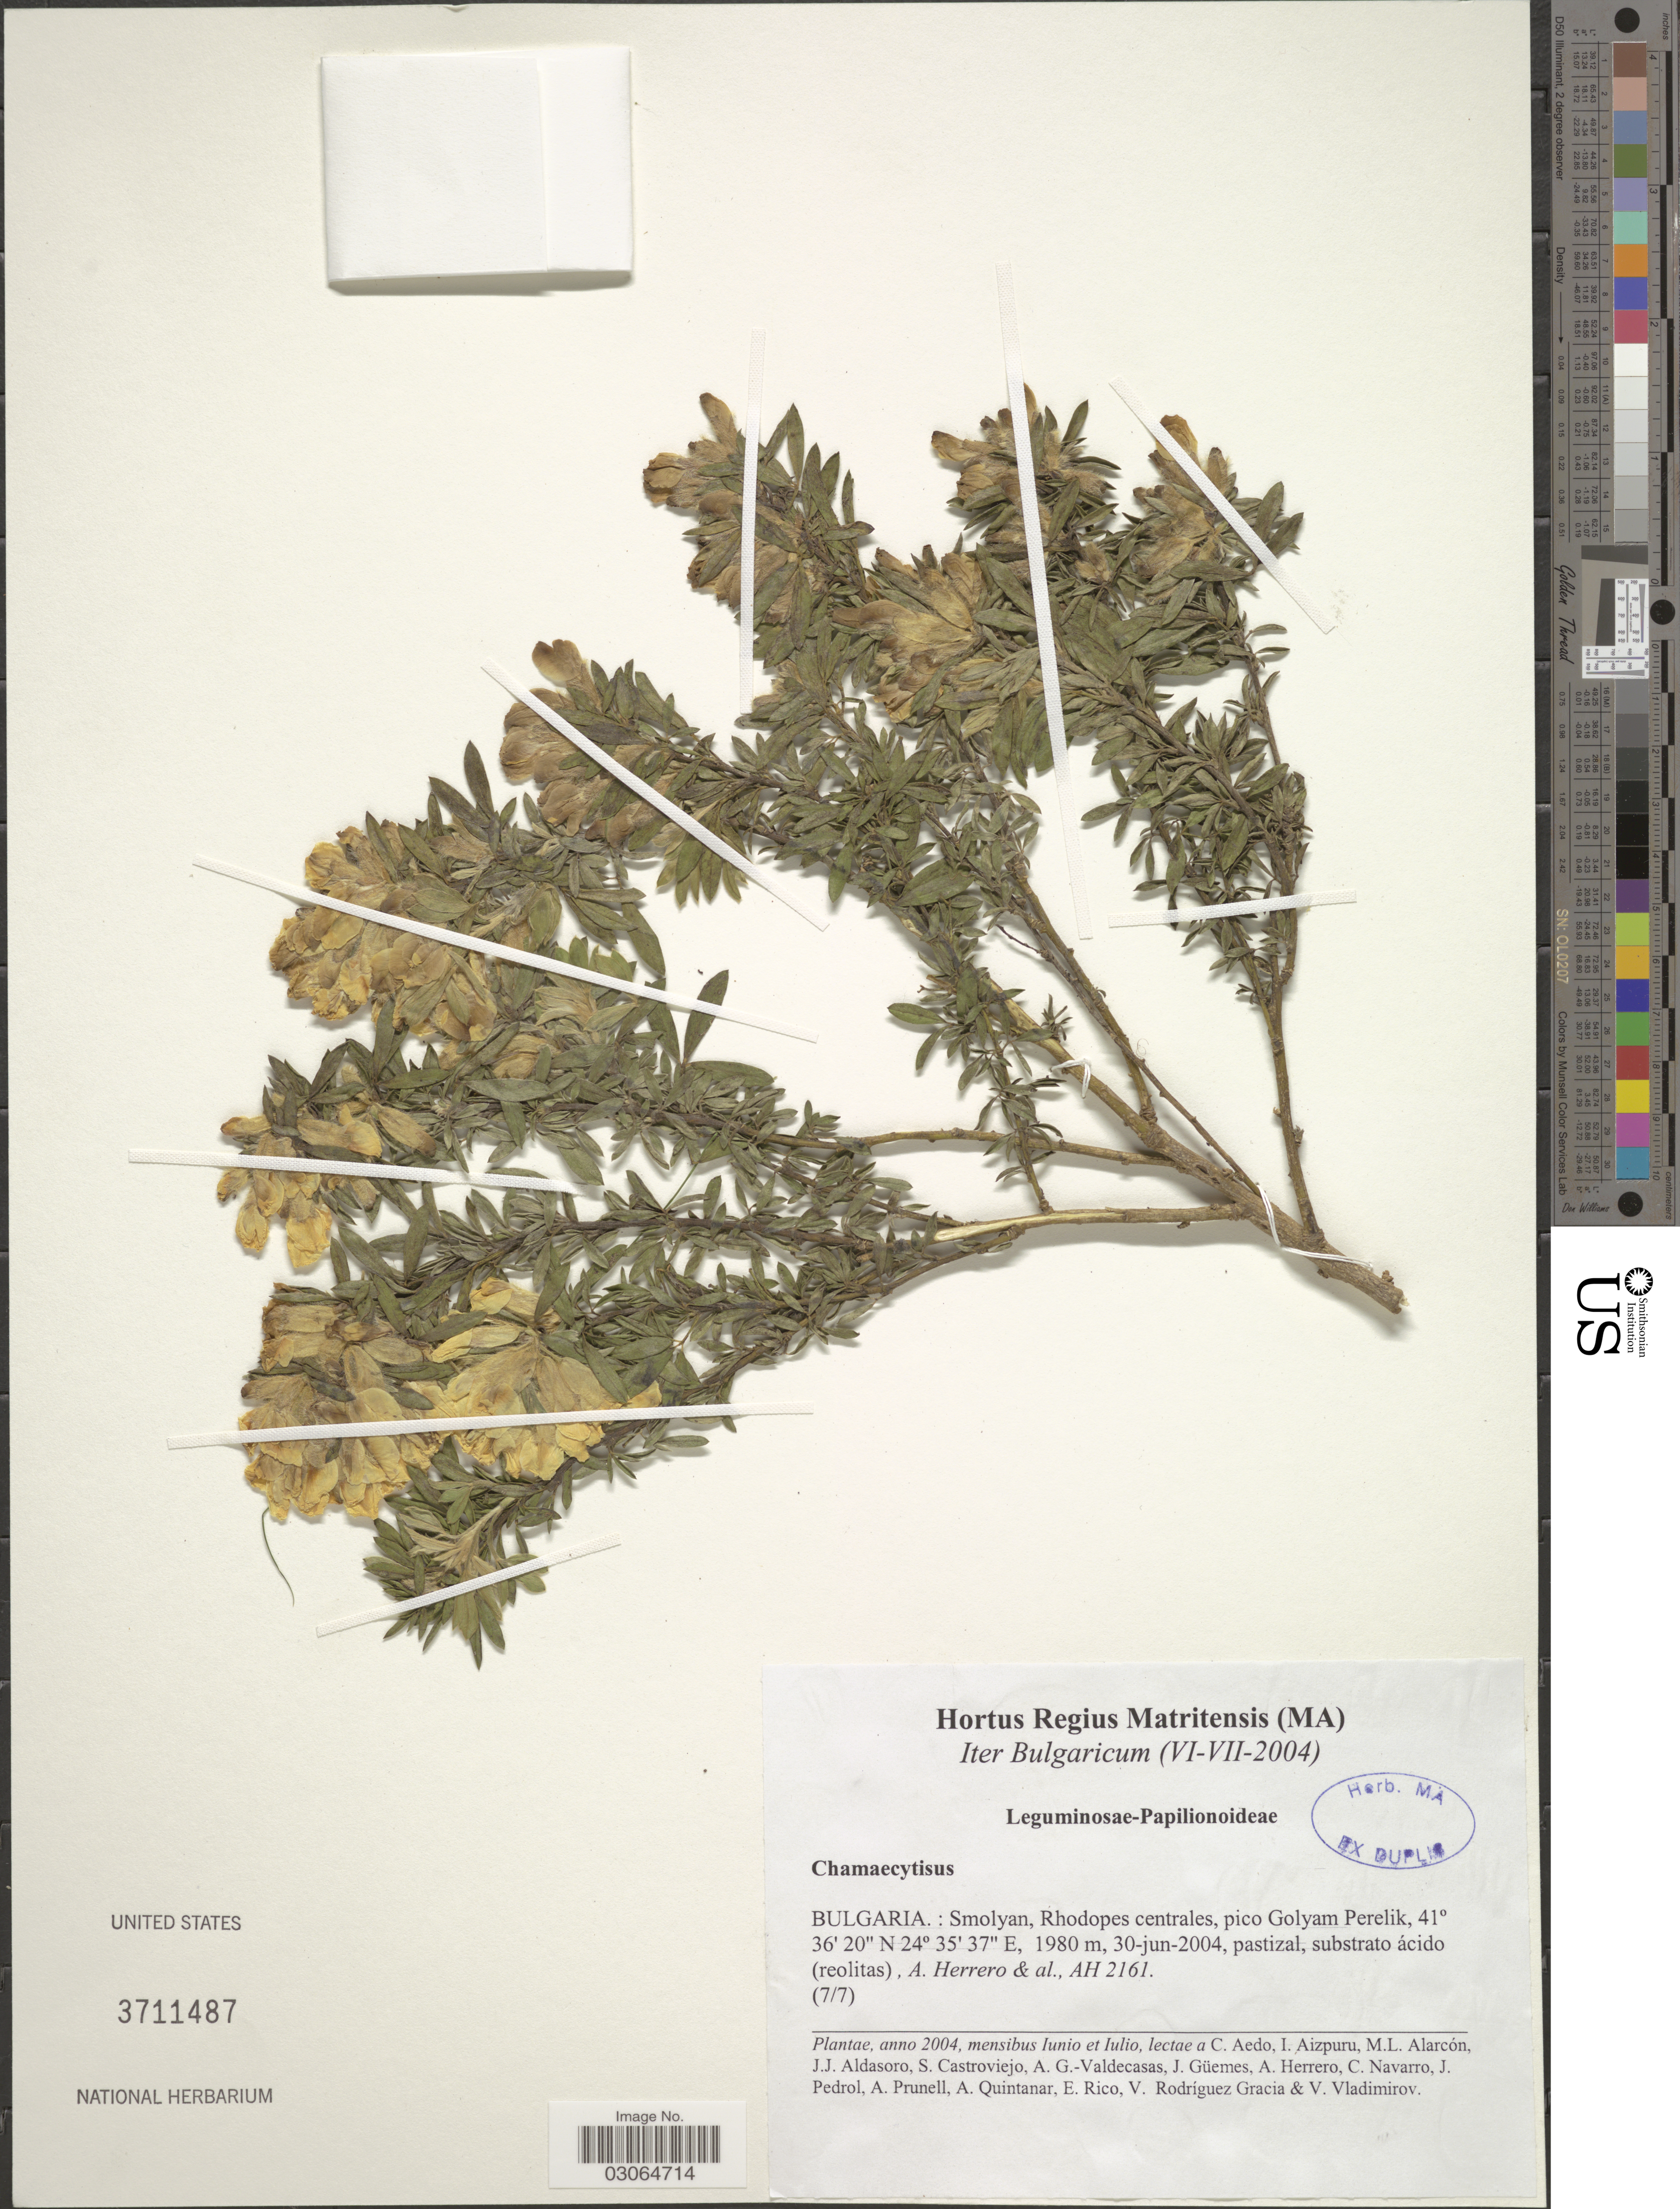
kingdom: Plantae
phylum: Tracheophyta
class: Magnoliopsida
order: Fabales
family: Fabaceae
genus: Cytisus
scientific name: Cytisus sp.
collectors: A. Herrero, C. Aedo, I. Aizpuru, M. L. Alarcón & et al.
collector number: AH 2161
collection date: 2004-06-30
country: Bulgaria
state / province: Smolyan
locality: Rhodopes centrales, pico Golyam Perelik.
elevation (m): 1980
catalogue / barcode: US 3711487